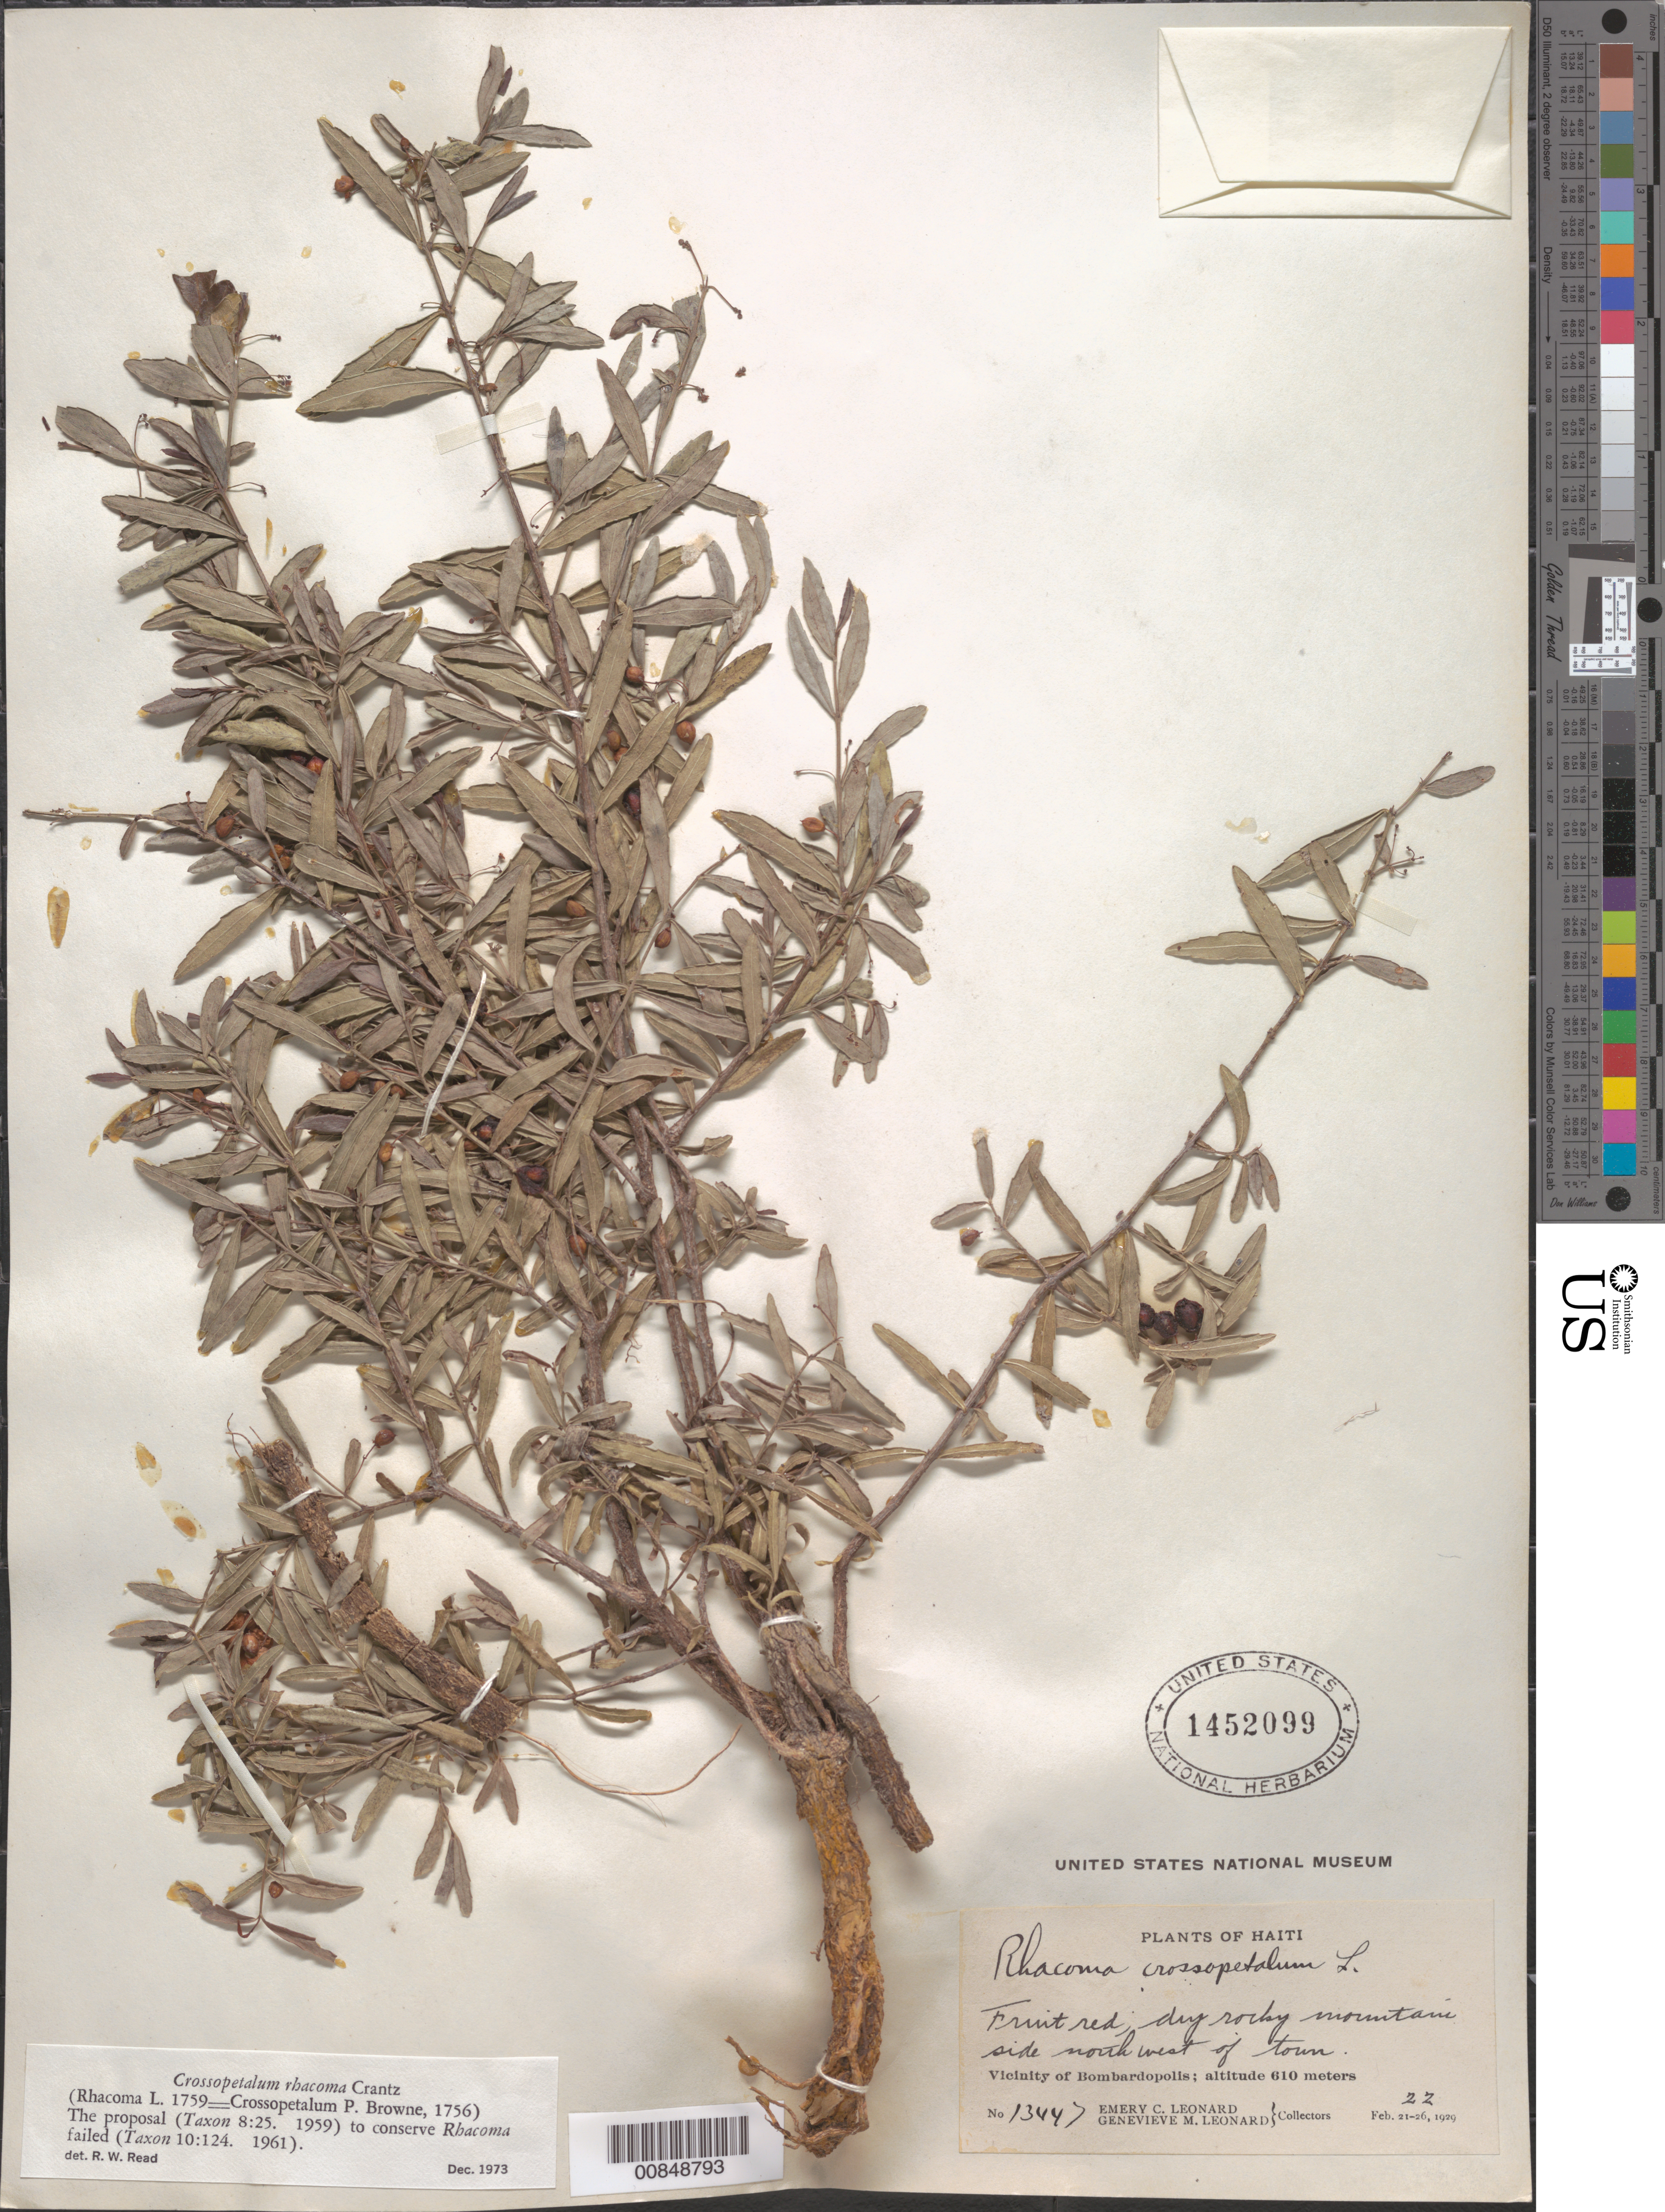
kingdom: Plantae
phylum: Tracheophyta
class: Magnoliopsida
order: Celastrales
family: Celastraceae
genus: Crossopetalum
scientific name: Crossopetalum rhacoma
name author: Crantz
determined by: Read, Robert W., (US), NMNH (UNITED STATES)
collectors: E. C. Leonard & G. M. Leonard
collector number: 13447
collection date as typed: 22 Feb 1929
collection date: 1929-02-22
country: Haiti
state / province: Nord-Ouest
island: Hispaniola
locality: Vicinity of Bombardopolis, NW of town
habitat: Dry rocky mountainside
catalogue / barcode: US 1452099